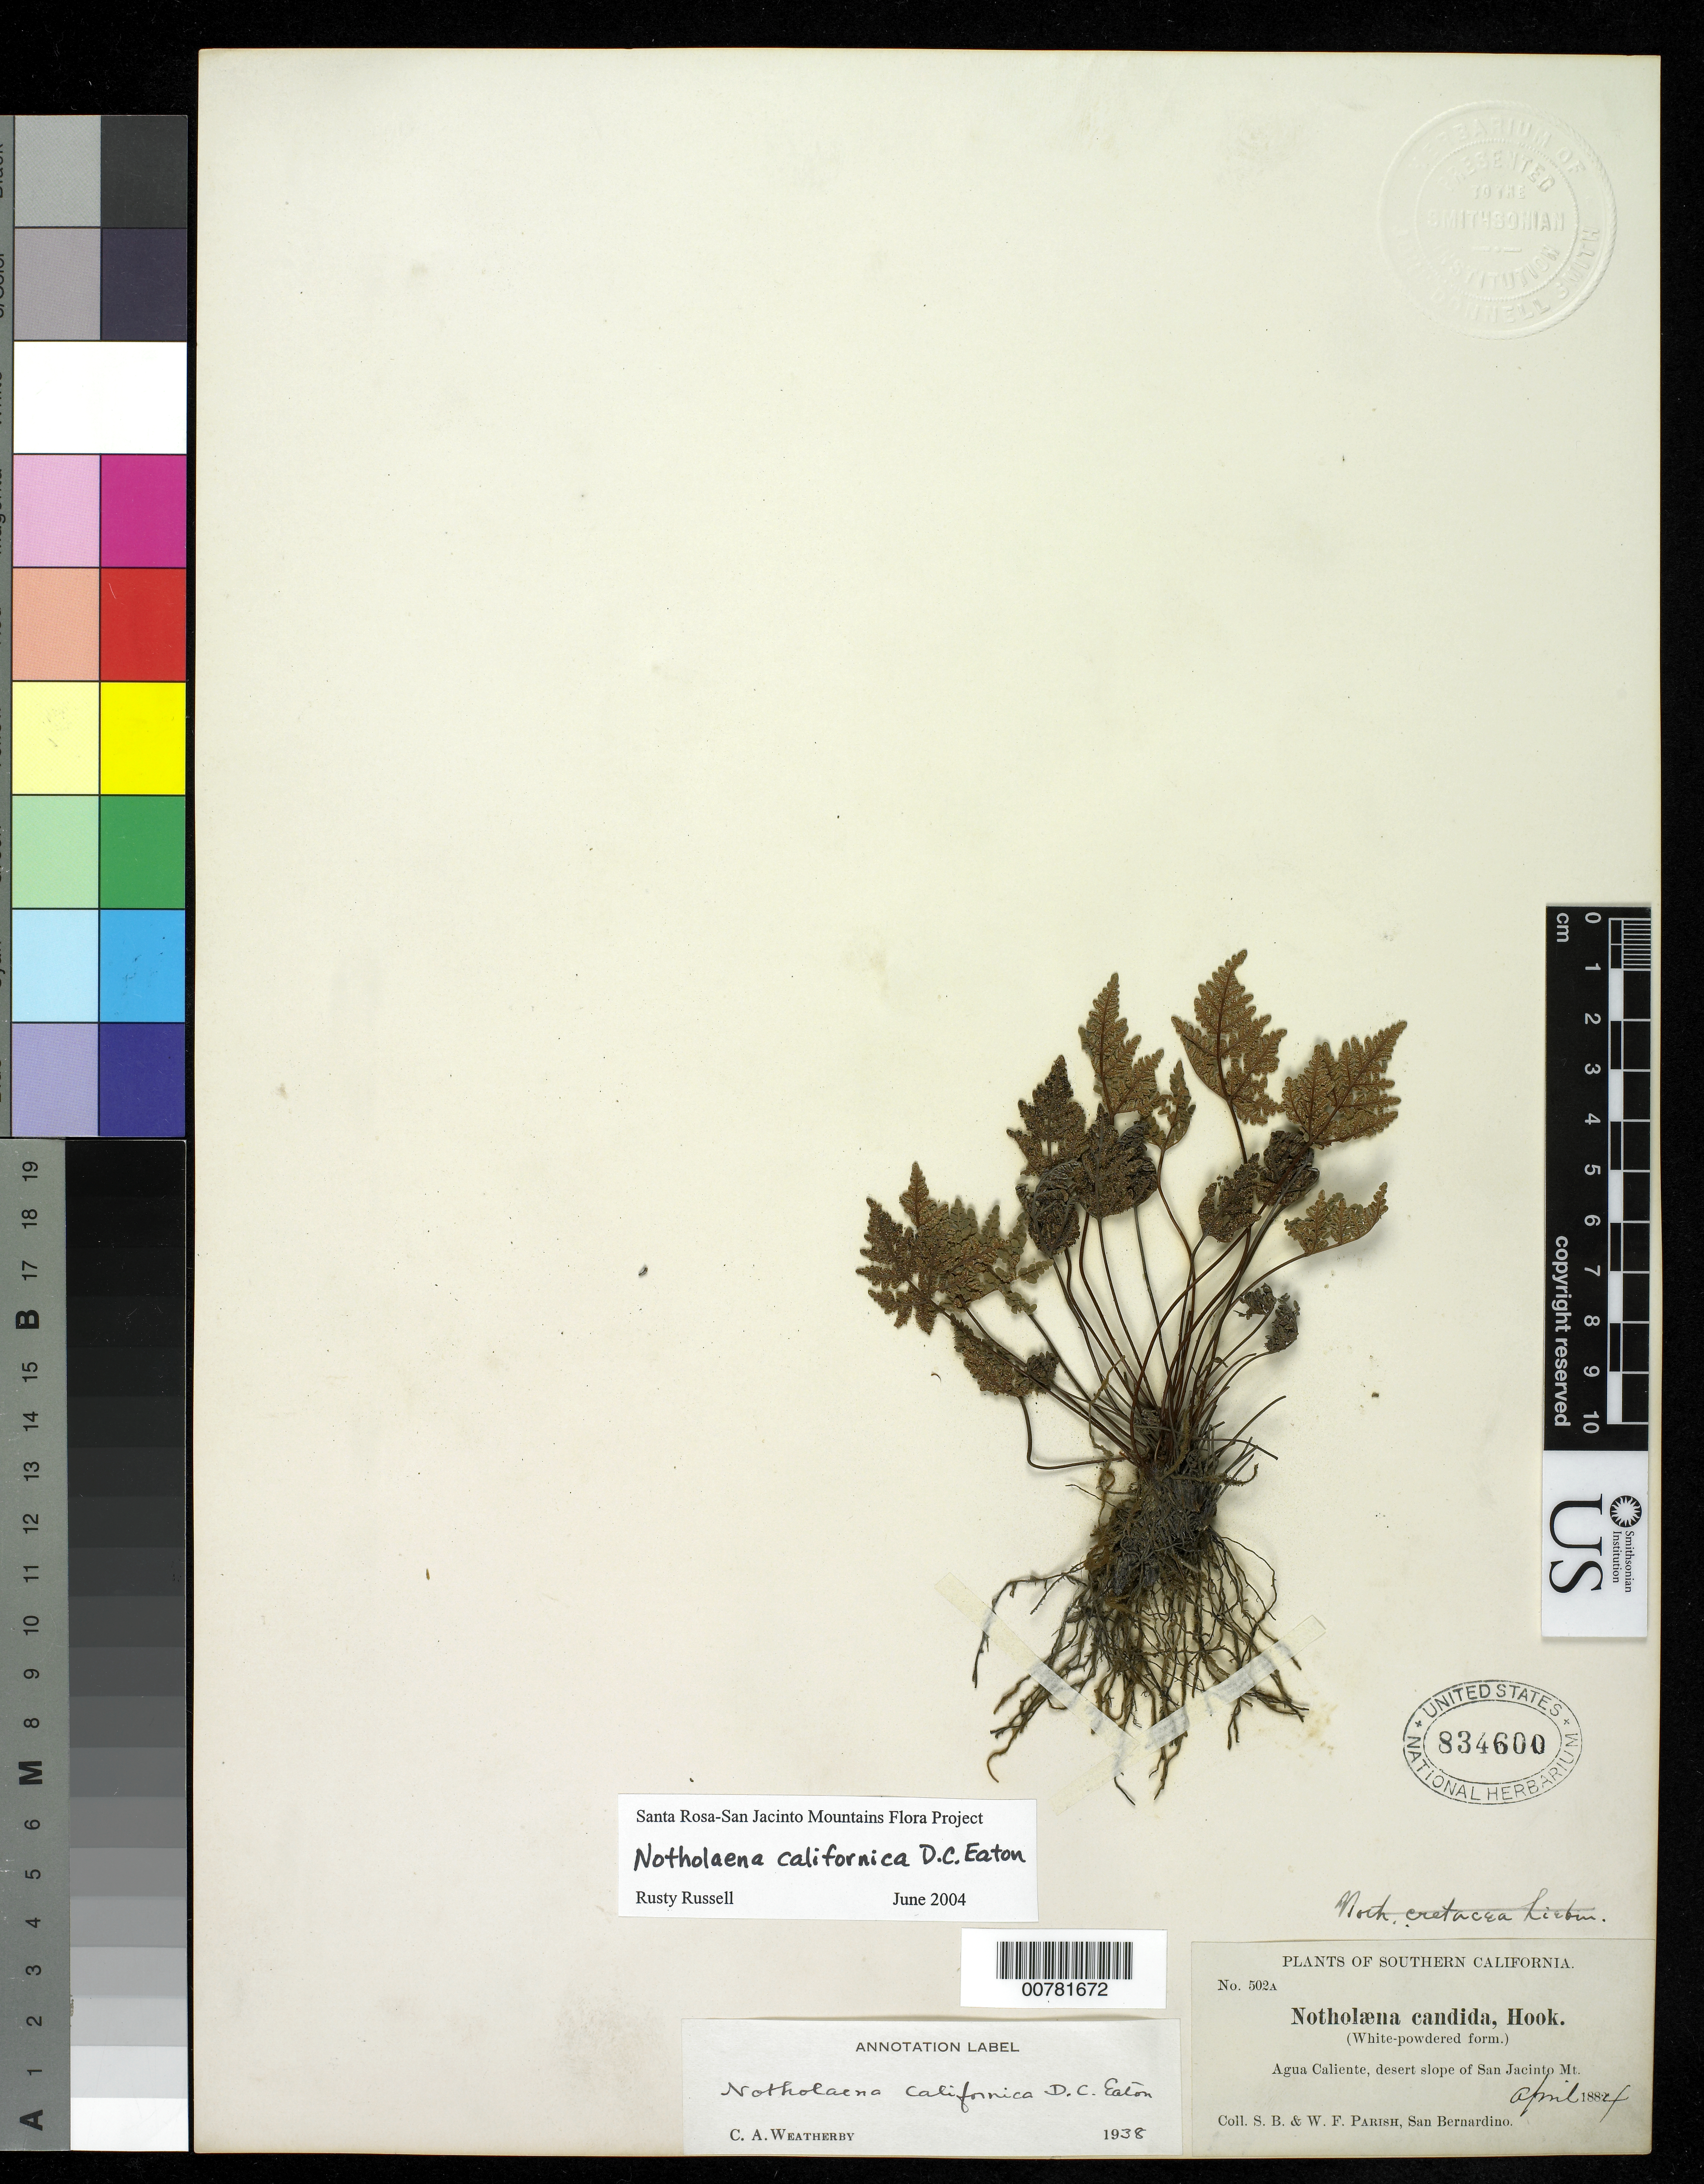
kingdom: Plantae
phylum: Tracheophyta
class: Polypodiopsida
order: Polypodiales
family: Pteridaceae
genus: Aspidotis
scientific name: Aspidotis californica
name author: (Hook.) Nutt. ex Copel.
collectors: S. B. Parish & W. F. Parish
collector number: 502A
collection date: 1884-04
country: United States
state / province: California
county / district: Riverside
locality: Southern California, Agua Caliente, desert slope of San Jacinto Mt.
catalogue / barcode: US 834600